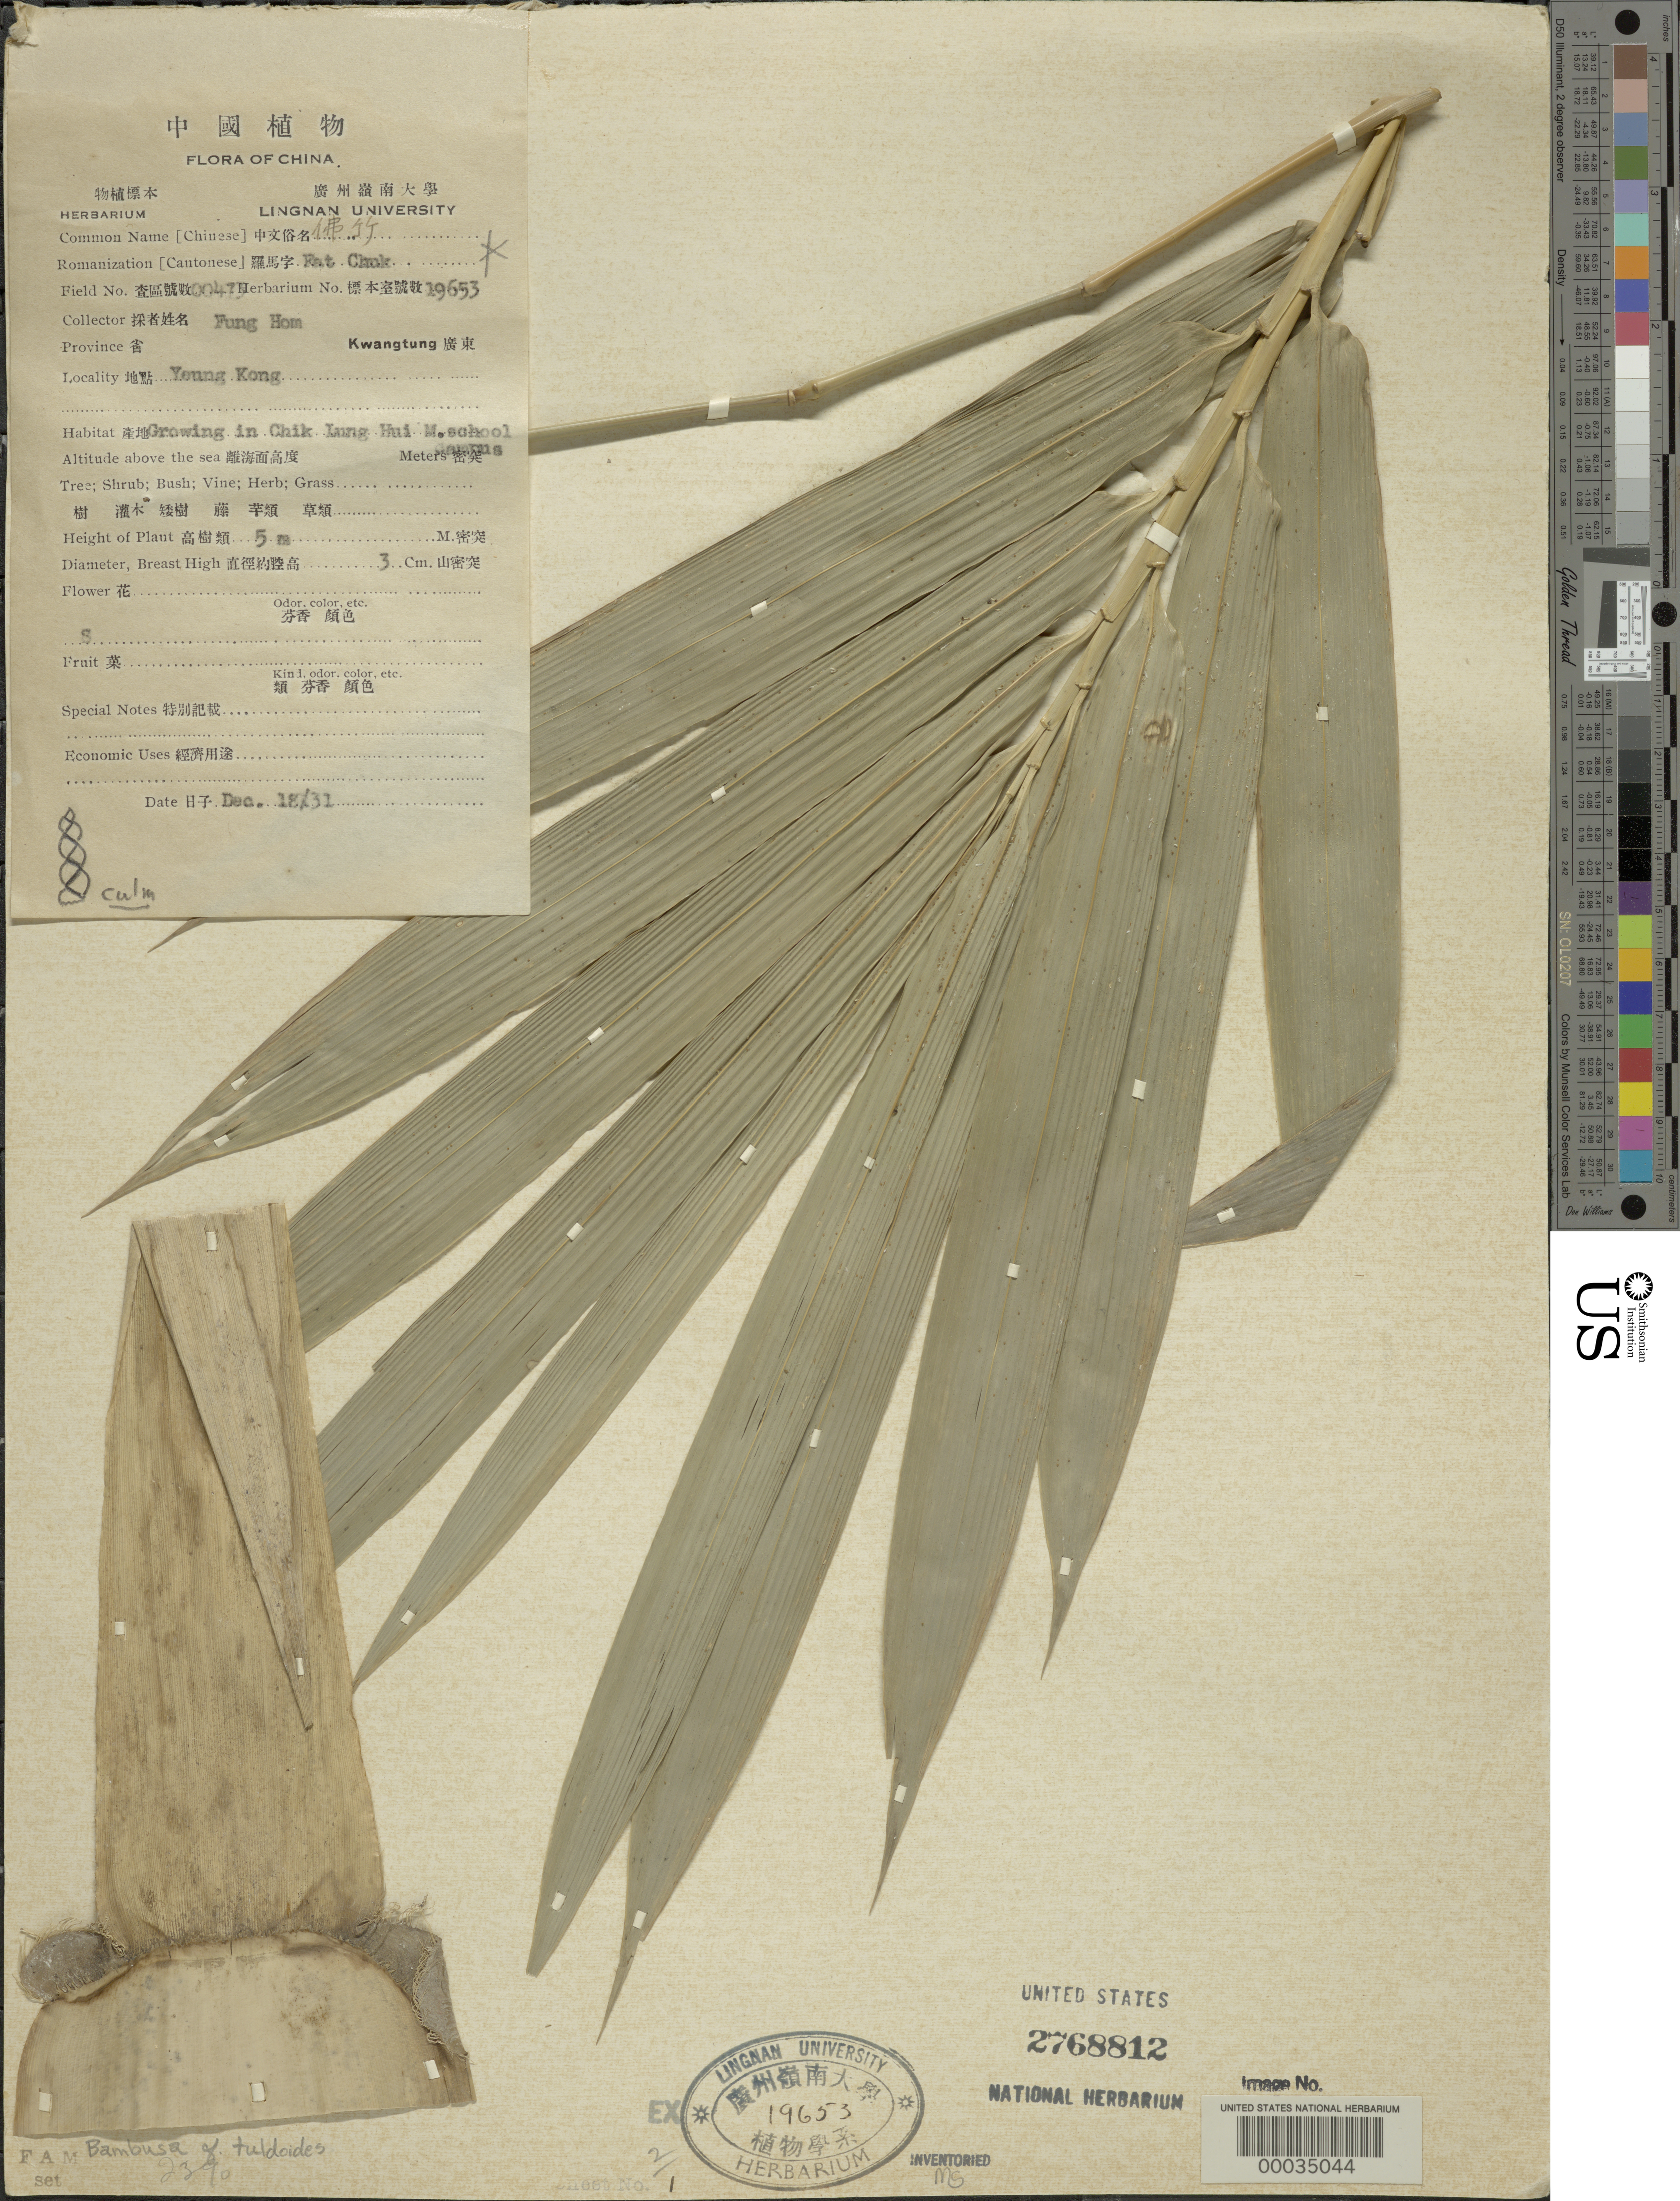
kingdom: Plantae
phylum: Tracheophyta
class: Liliopsida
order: Poales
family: Poaceae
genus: Bambusa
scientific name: Bambusa tuldoides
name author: Munro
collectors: H. L. Fung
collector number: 473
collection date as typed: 18 Dec 1931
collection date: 1931-12-18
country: China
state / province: Guangdong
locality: Young kong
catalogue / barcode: US 2768812